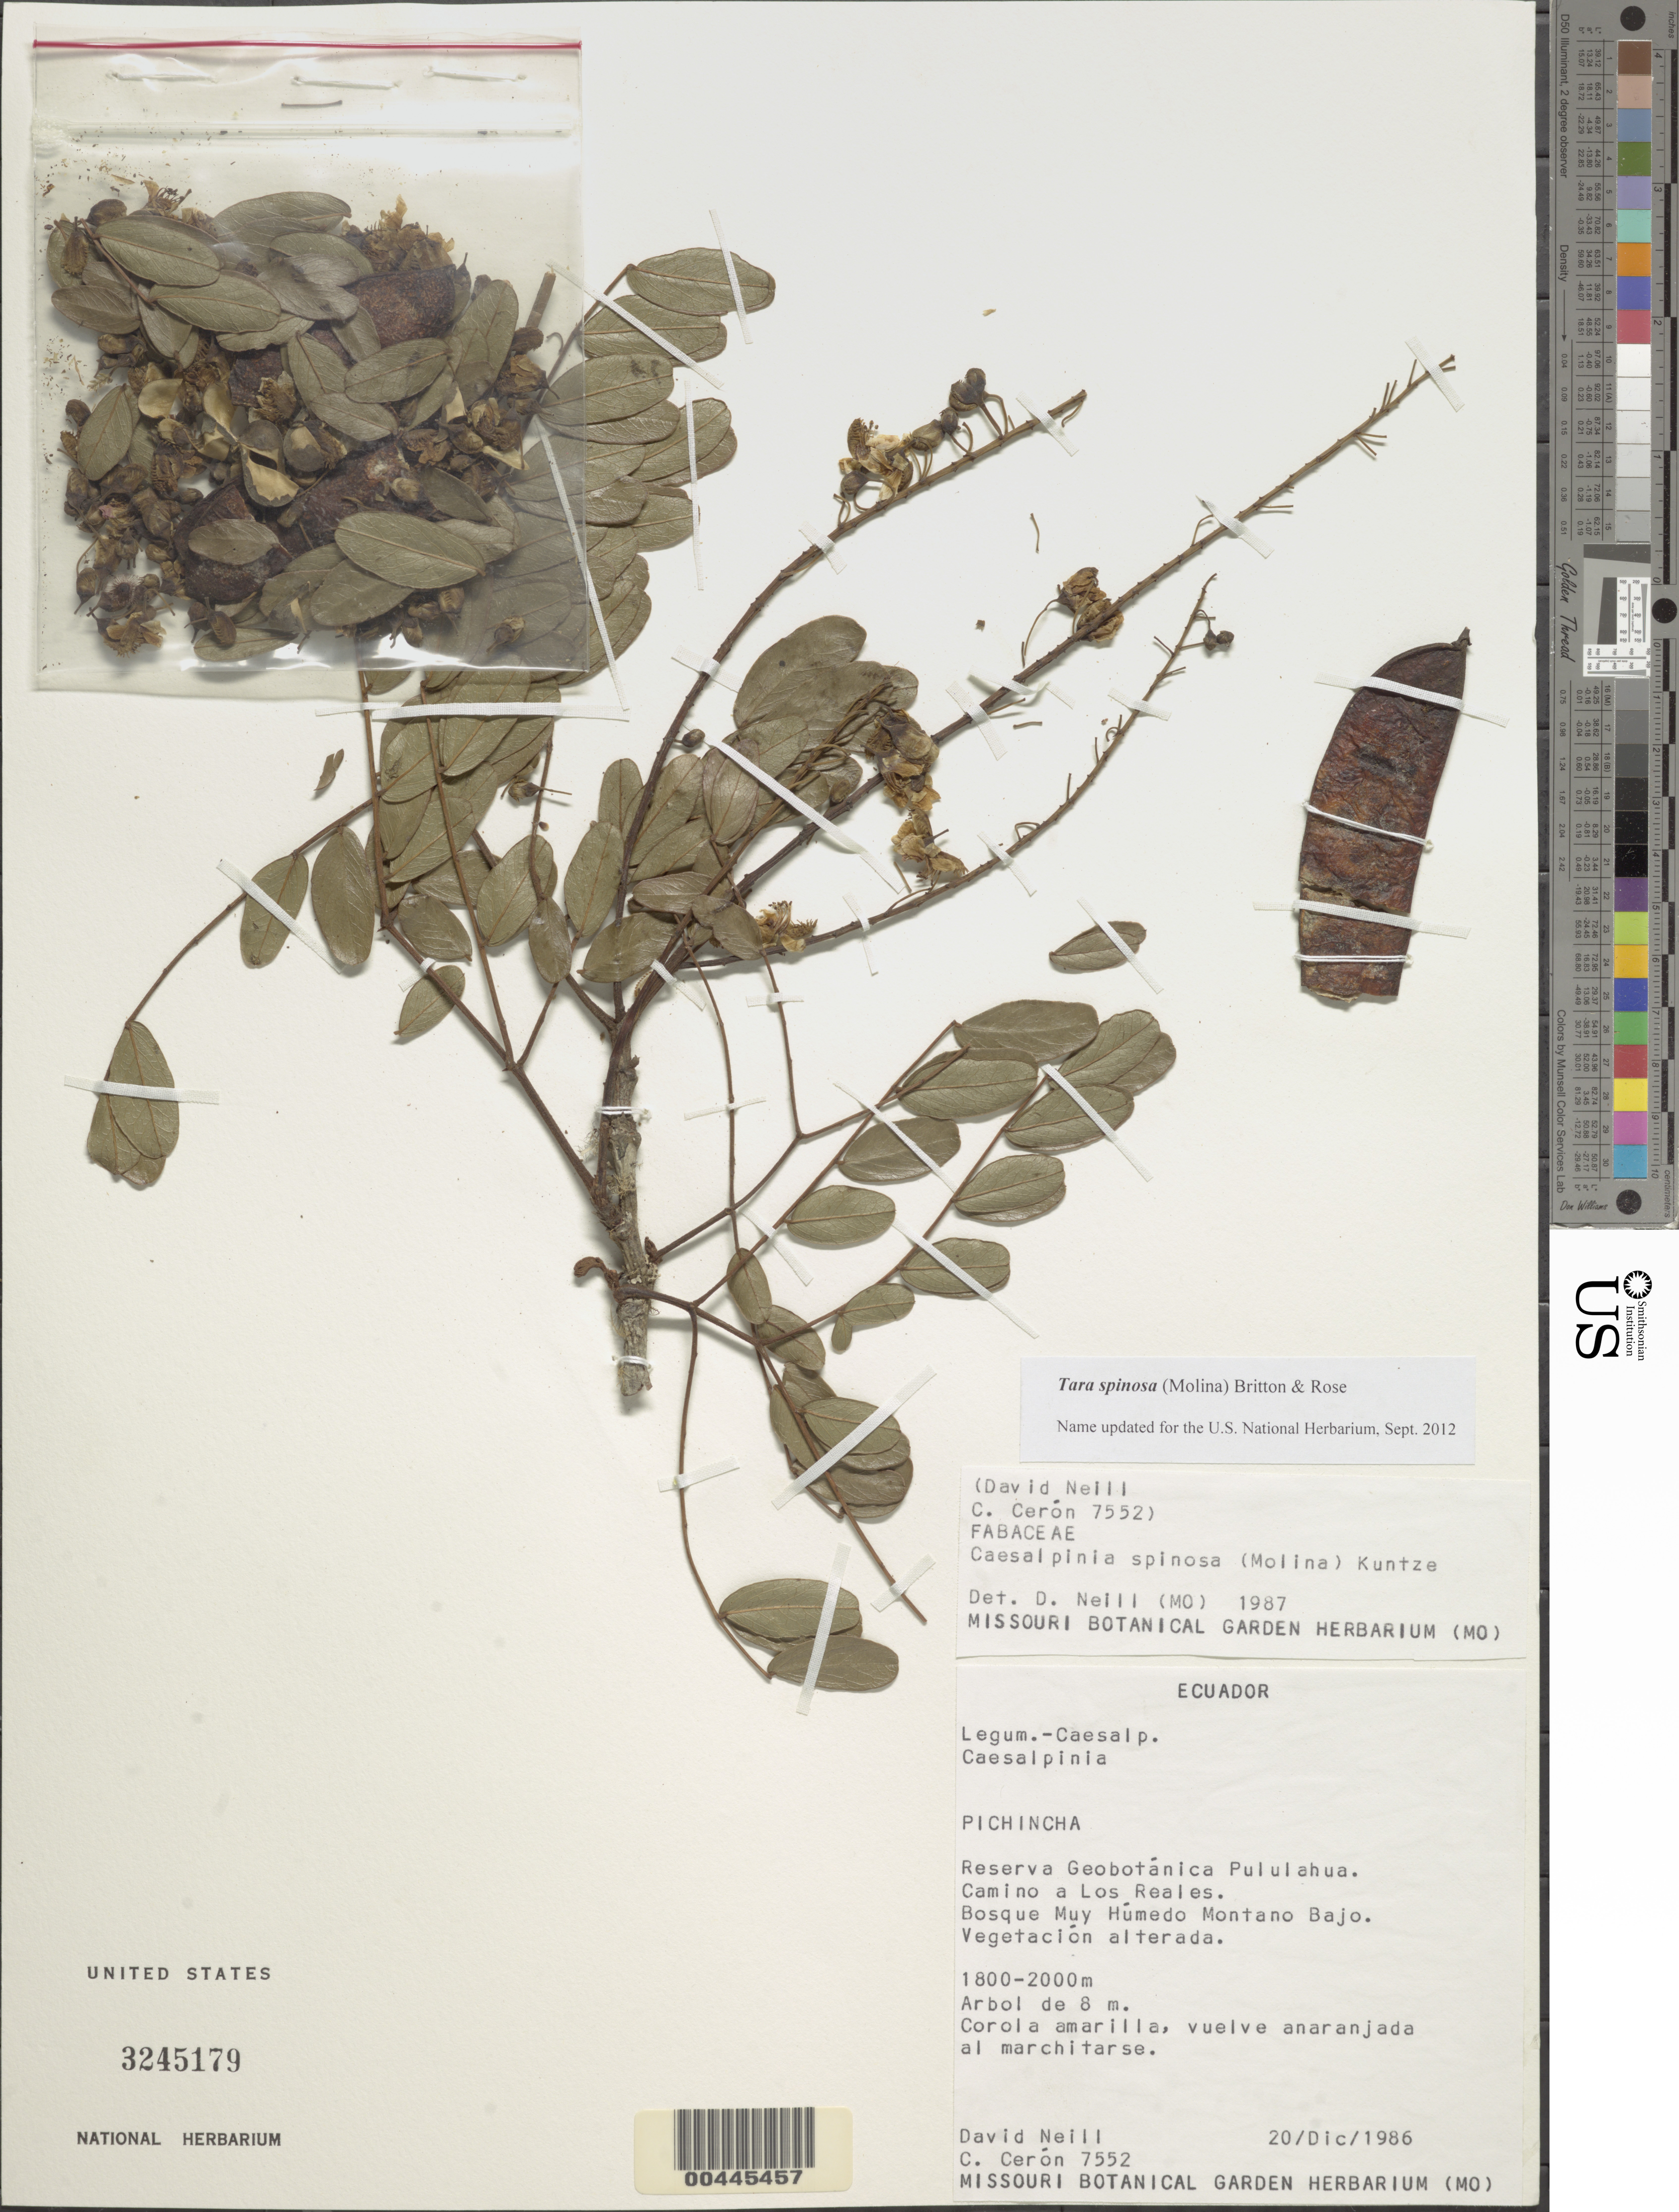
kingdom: Plantae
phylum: Tracheophyta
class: Magnoliopsida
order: Fabales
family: Fabaceae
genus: Tara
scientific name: Tara spinosa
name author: (Molina) Britton & Rose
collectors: D. A. Neill & C. E. Cerón M.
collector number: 7552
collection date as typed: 20 Dec 1986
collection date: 1986-12-20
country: Ecuador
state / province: Pichincha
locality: Pululahua geobotanical Reserve, caminp a los reales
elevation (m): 1800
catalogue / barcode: US 3245179